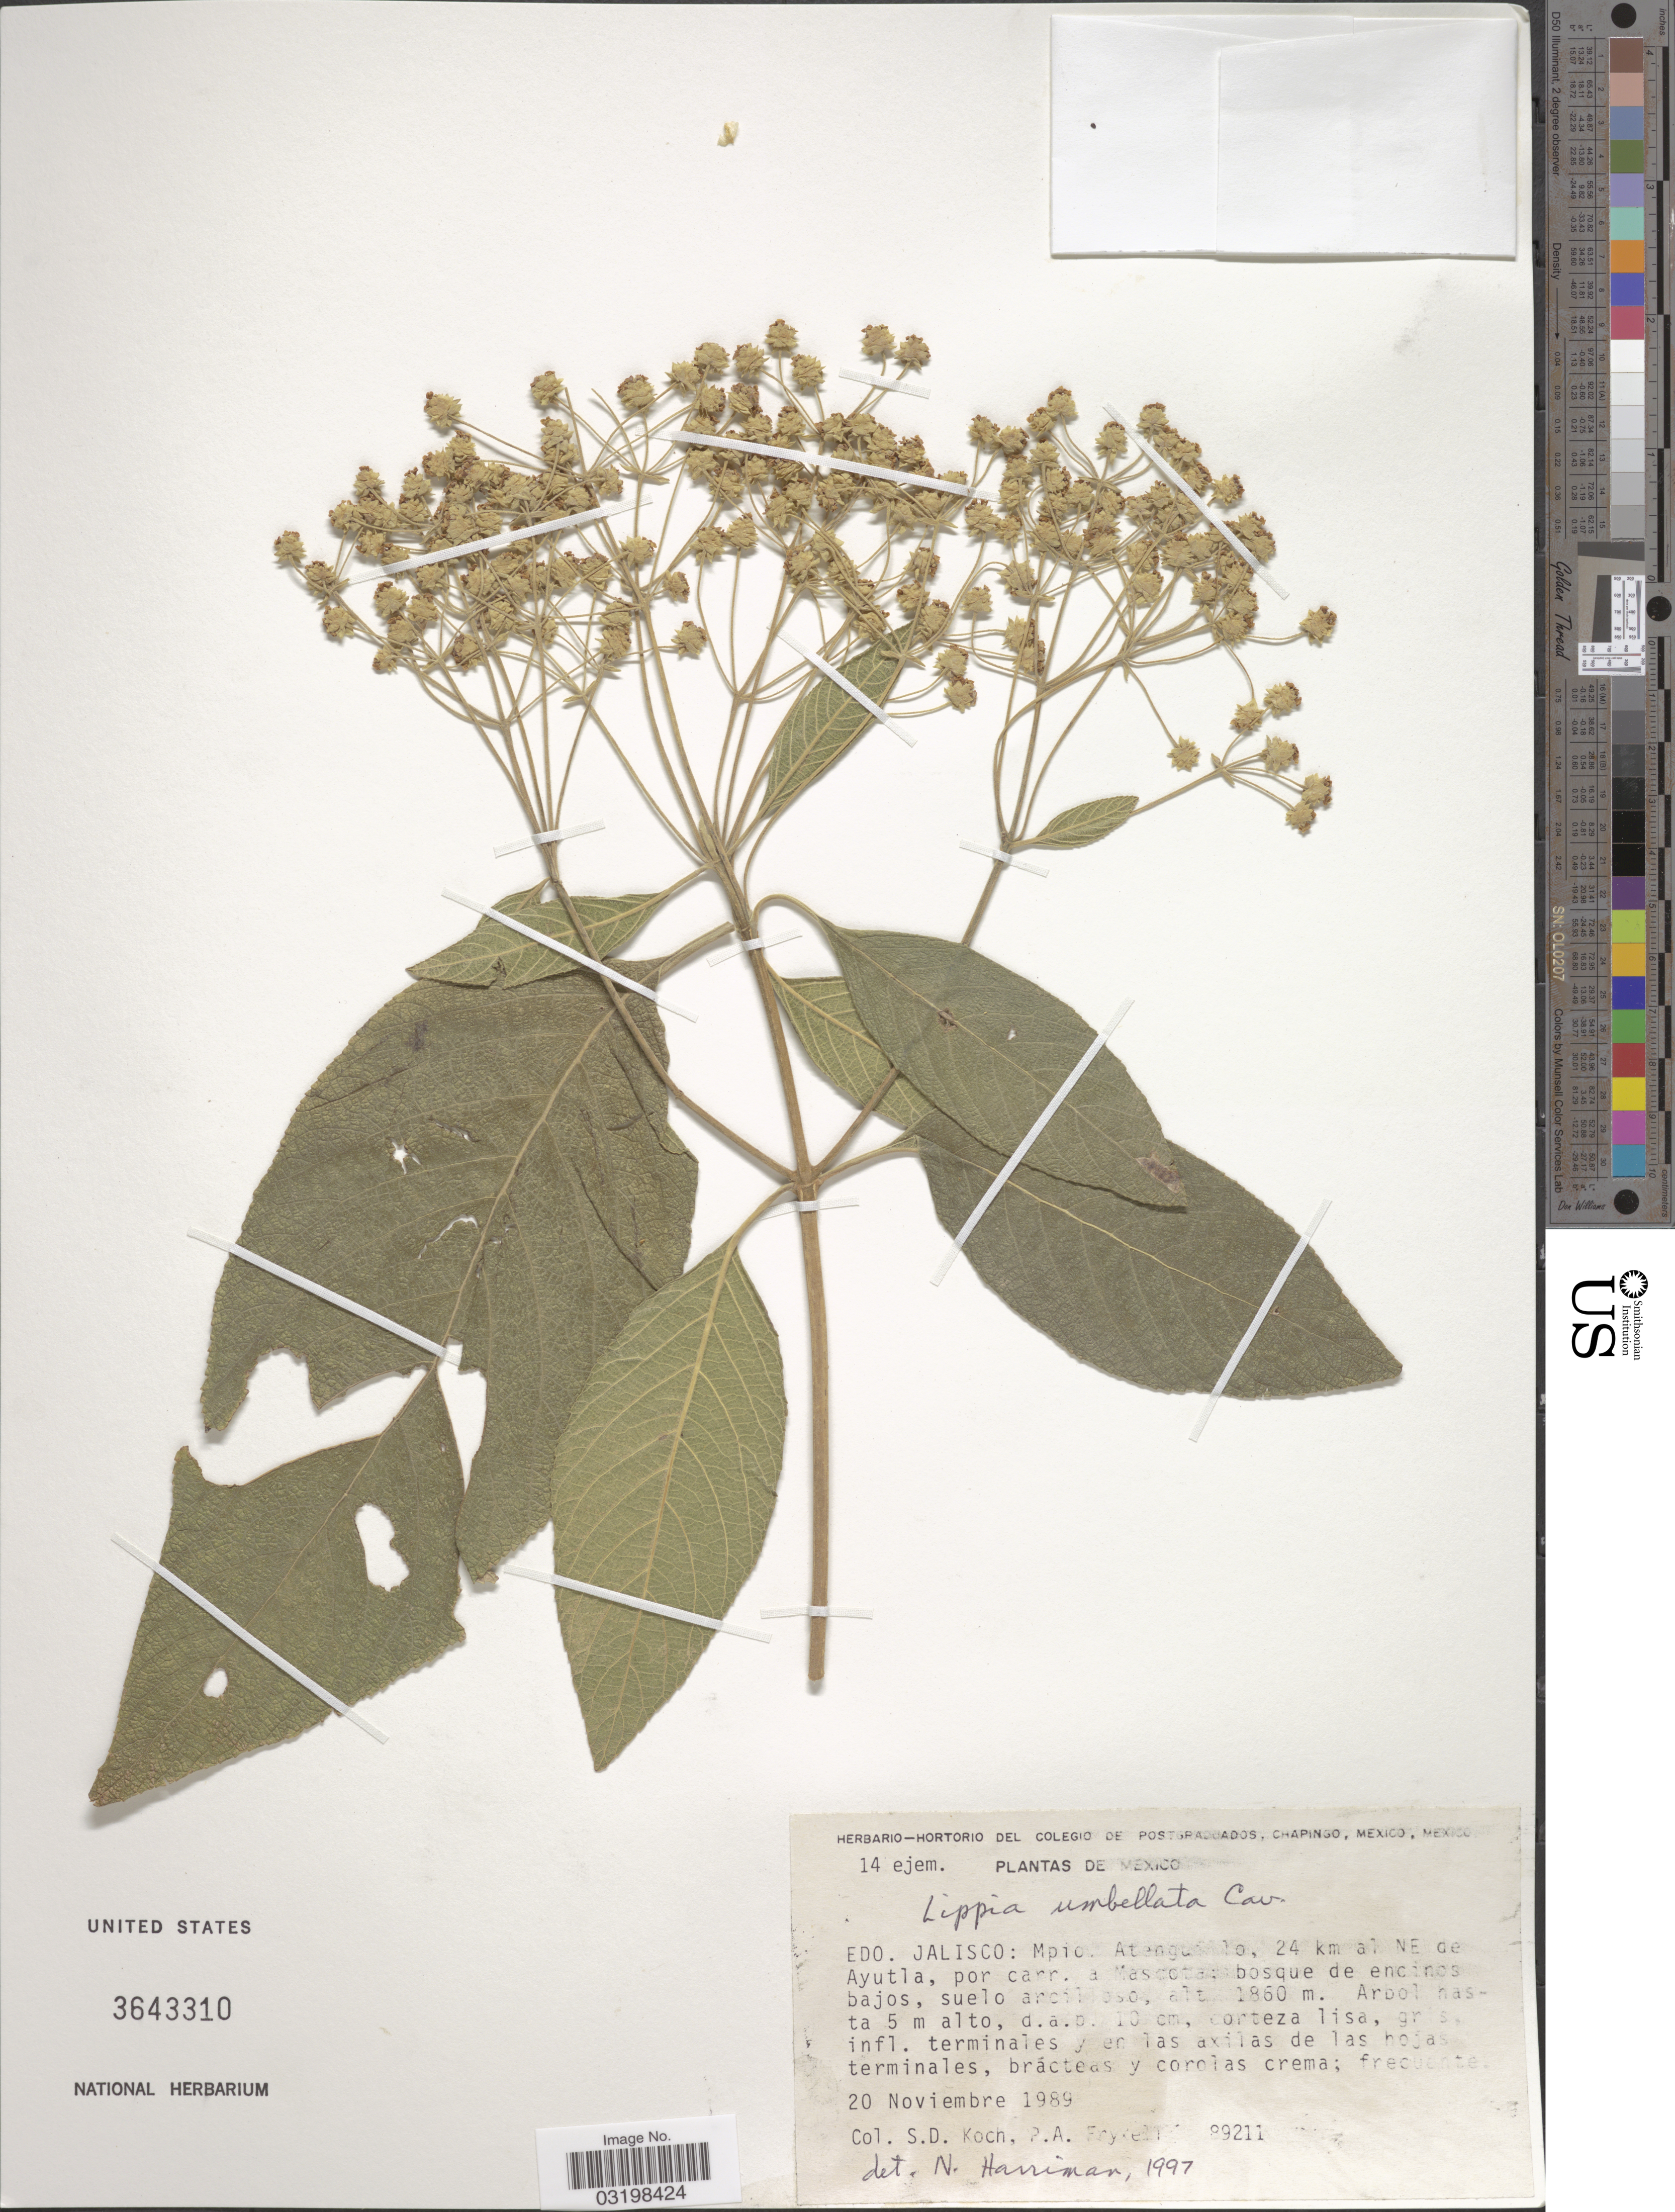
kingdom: Plantae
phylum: Tracheophyta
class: Magnoliopsida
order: Lamiales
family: Verbenaceae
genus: Lippia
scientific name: Lippia umbellata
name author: Cav.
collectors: S. Koch & P. A. Fryxell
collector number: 89211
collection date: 1989-11-20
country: Mexico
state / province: Jalisco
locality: Mpio. Atenguillo, 24 km al NE de Ayutla, por carr. a Mascota: bosque de encinos bajos, suelo arcilloso.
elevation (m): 1860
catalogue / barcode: US 3643310